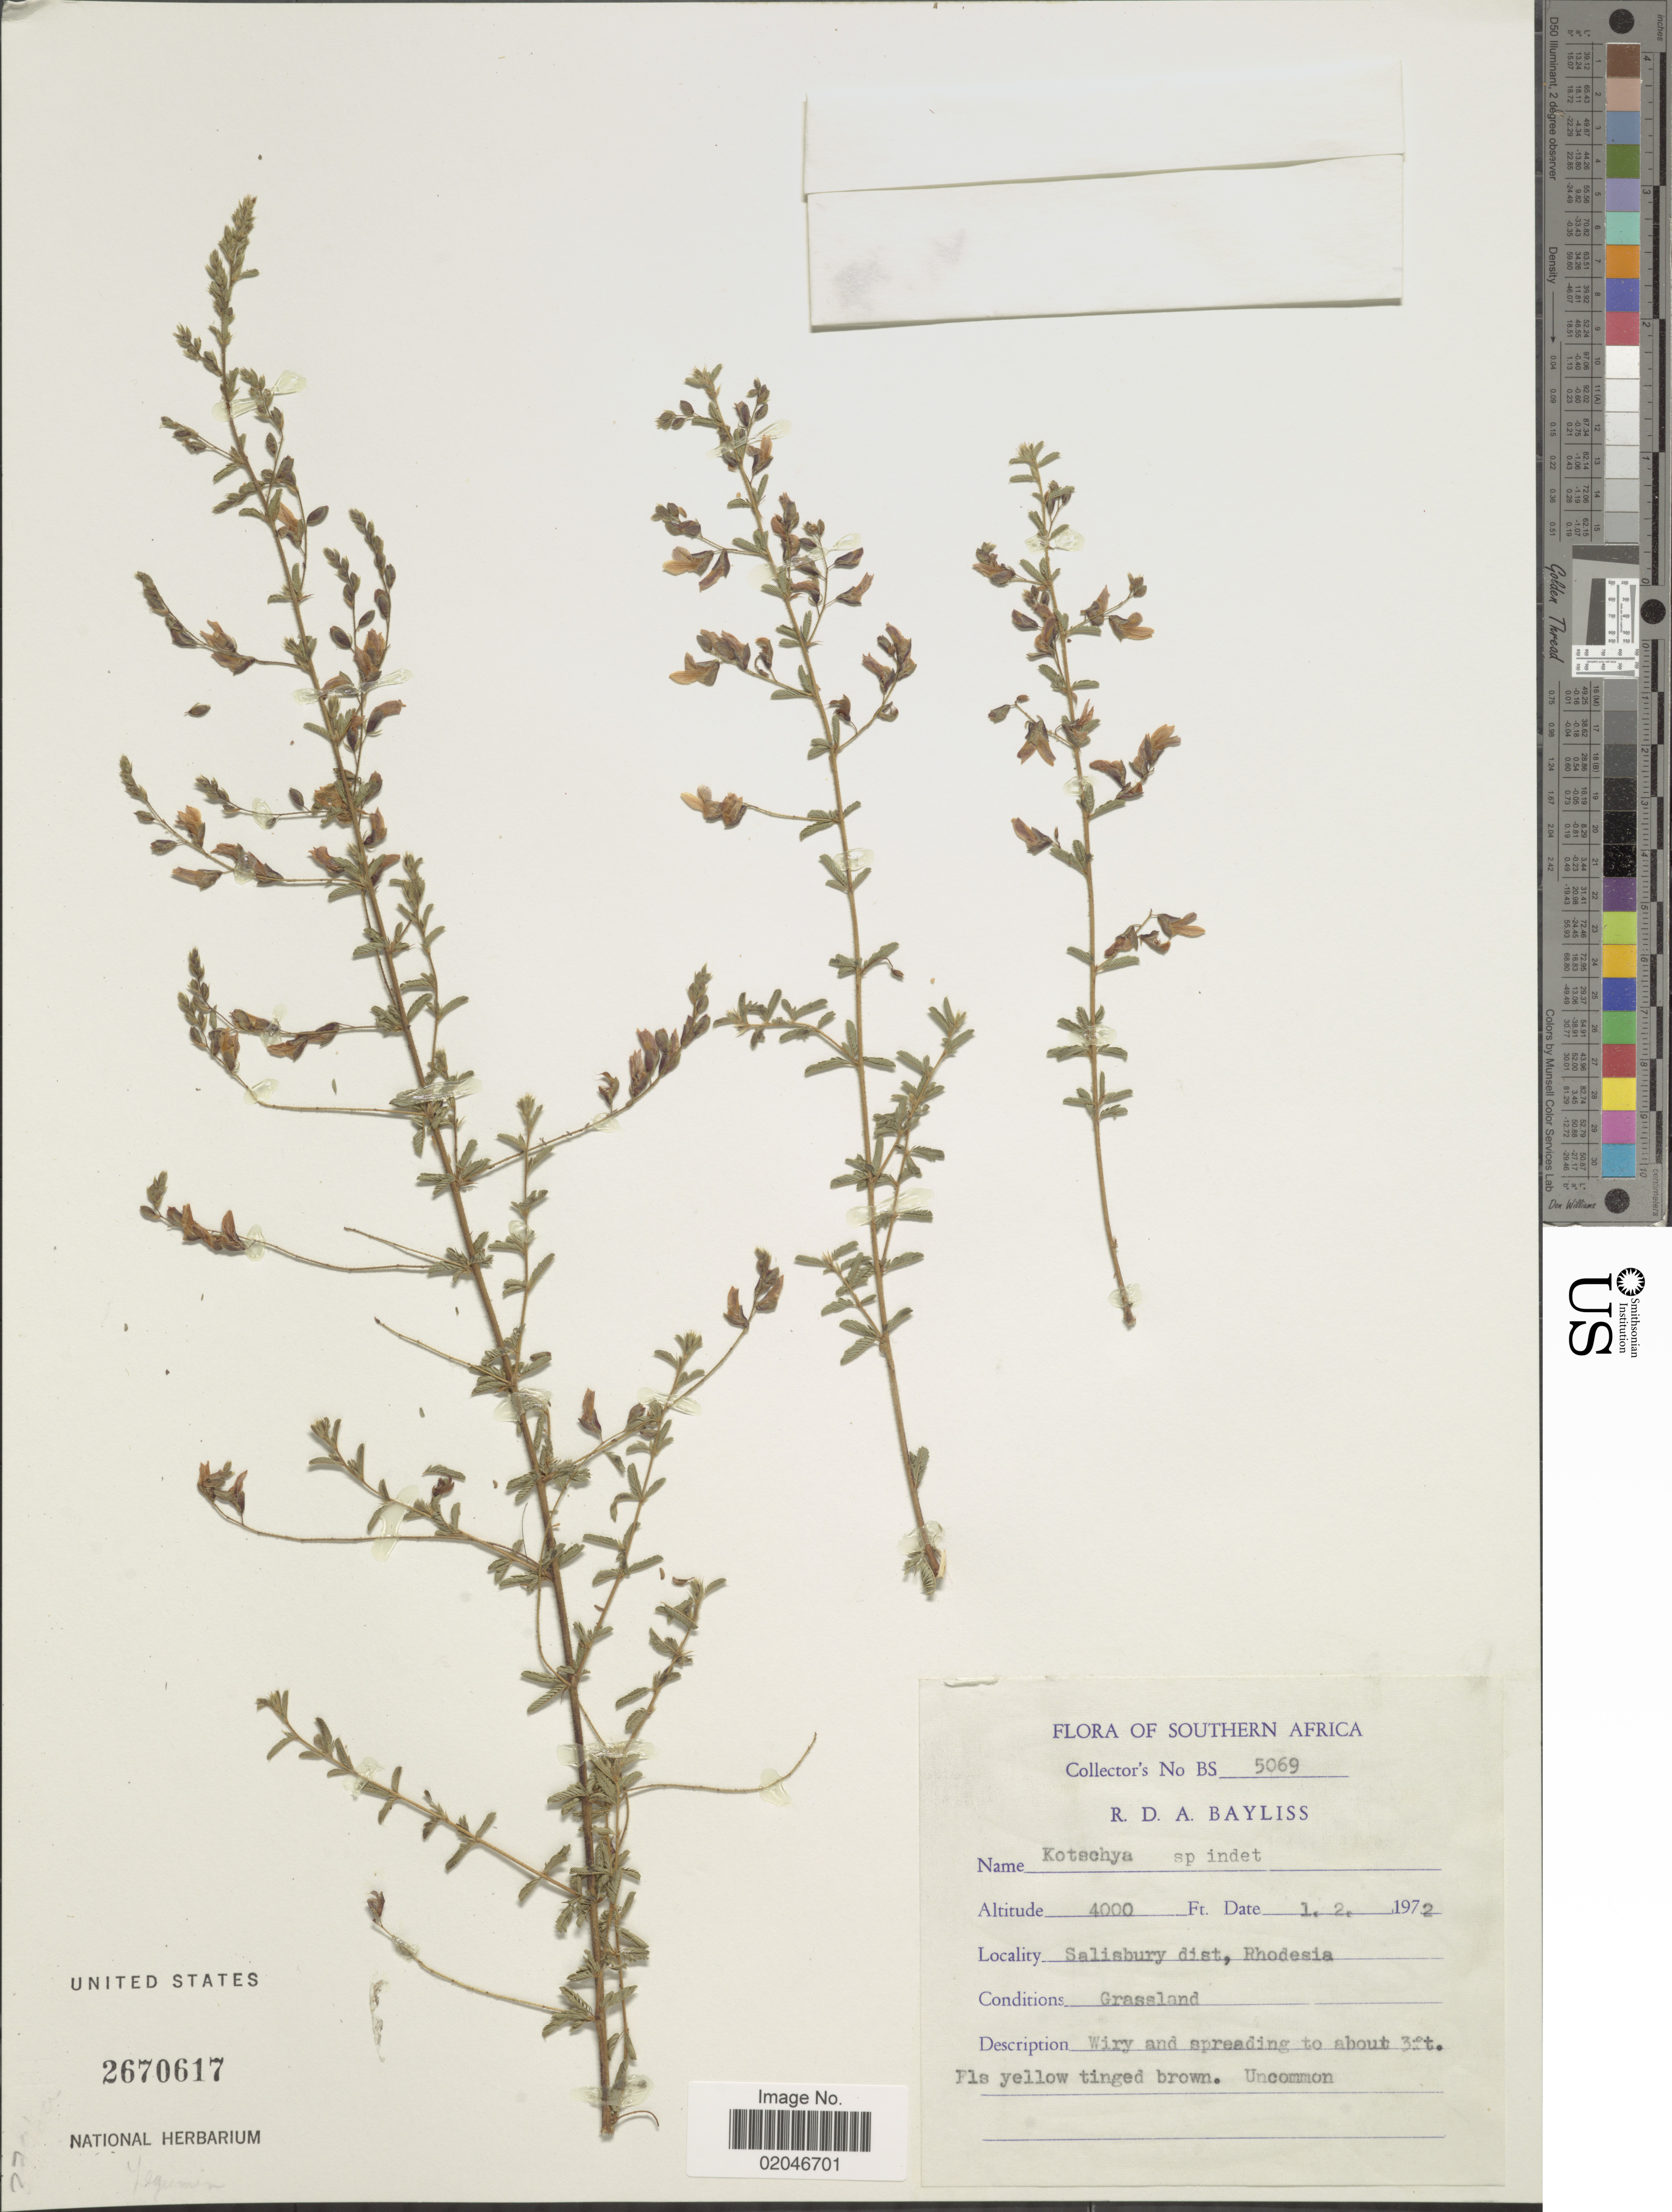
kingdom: Plantae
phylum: Tracheophyta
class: Magnoliopsida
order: Fabales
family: Fabaceae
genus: Kotschya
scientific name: Kotschya sp.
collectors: R. Bayliss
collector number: BS 5069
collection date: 1972-02-01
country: Zimbabwe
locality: Southern Africa, Salisbury dist, Rhodesia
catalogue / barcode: US 2670617